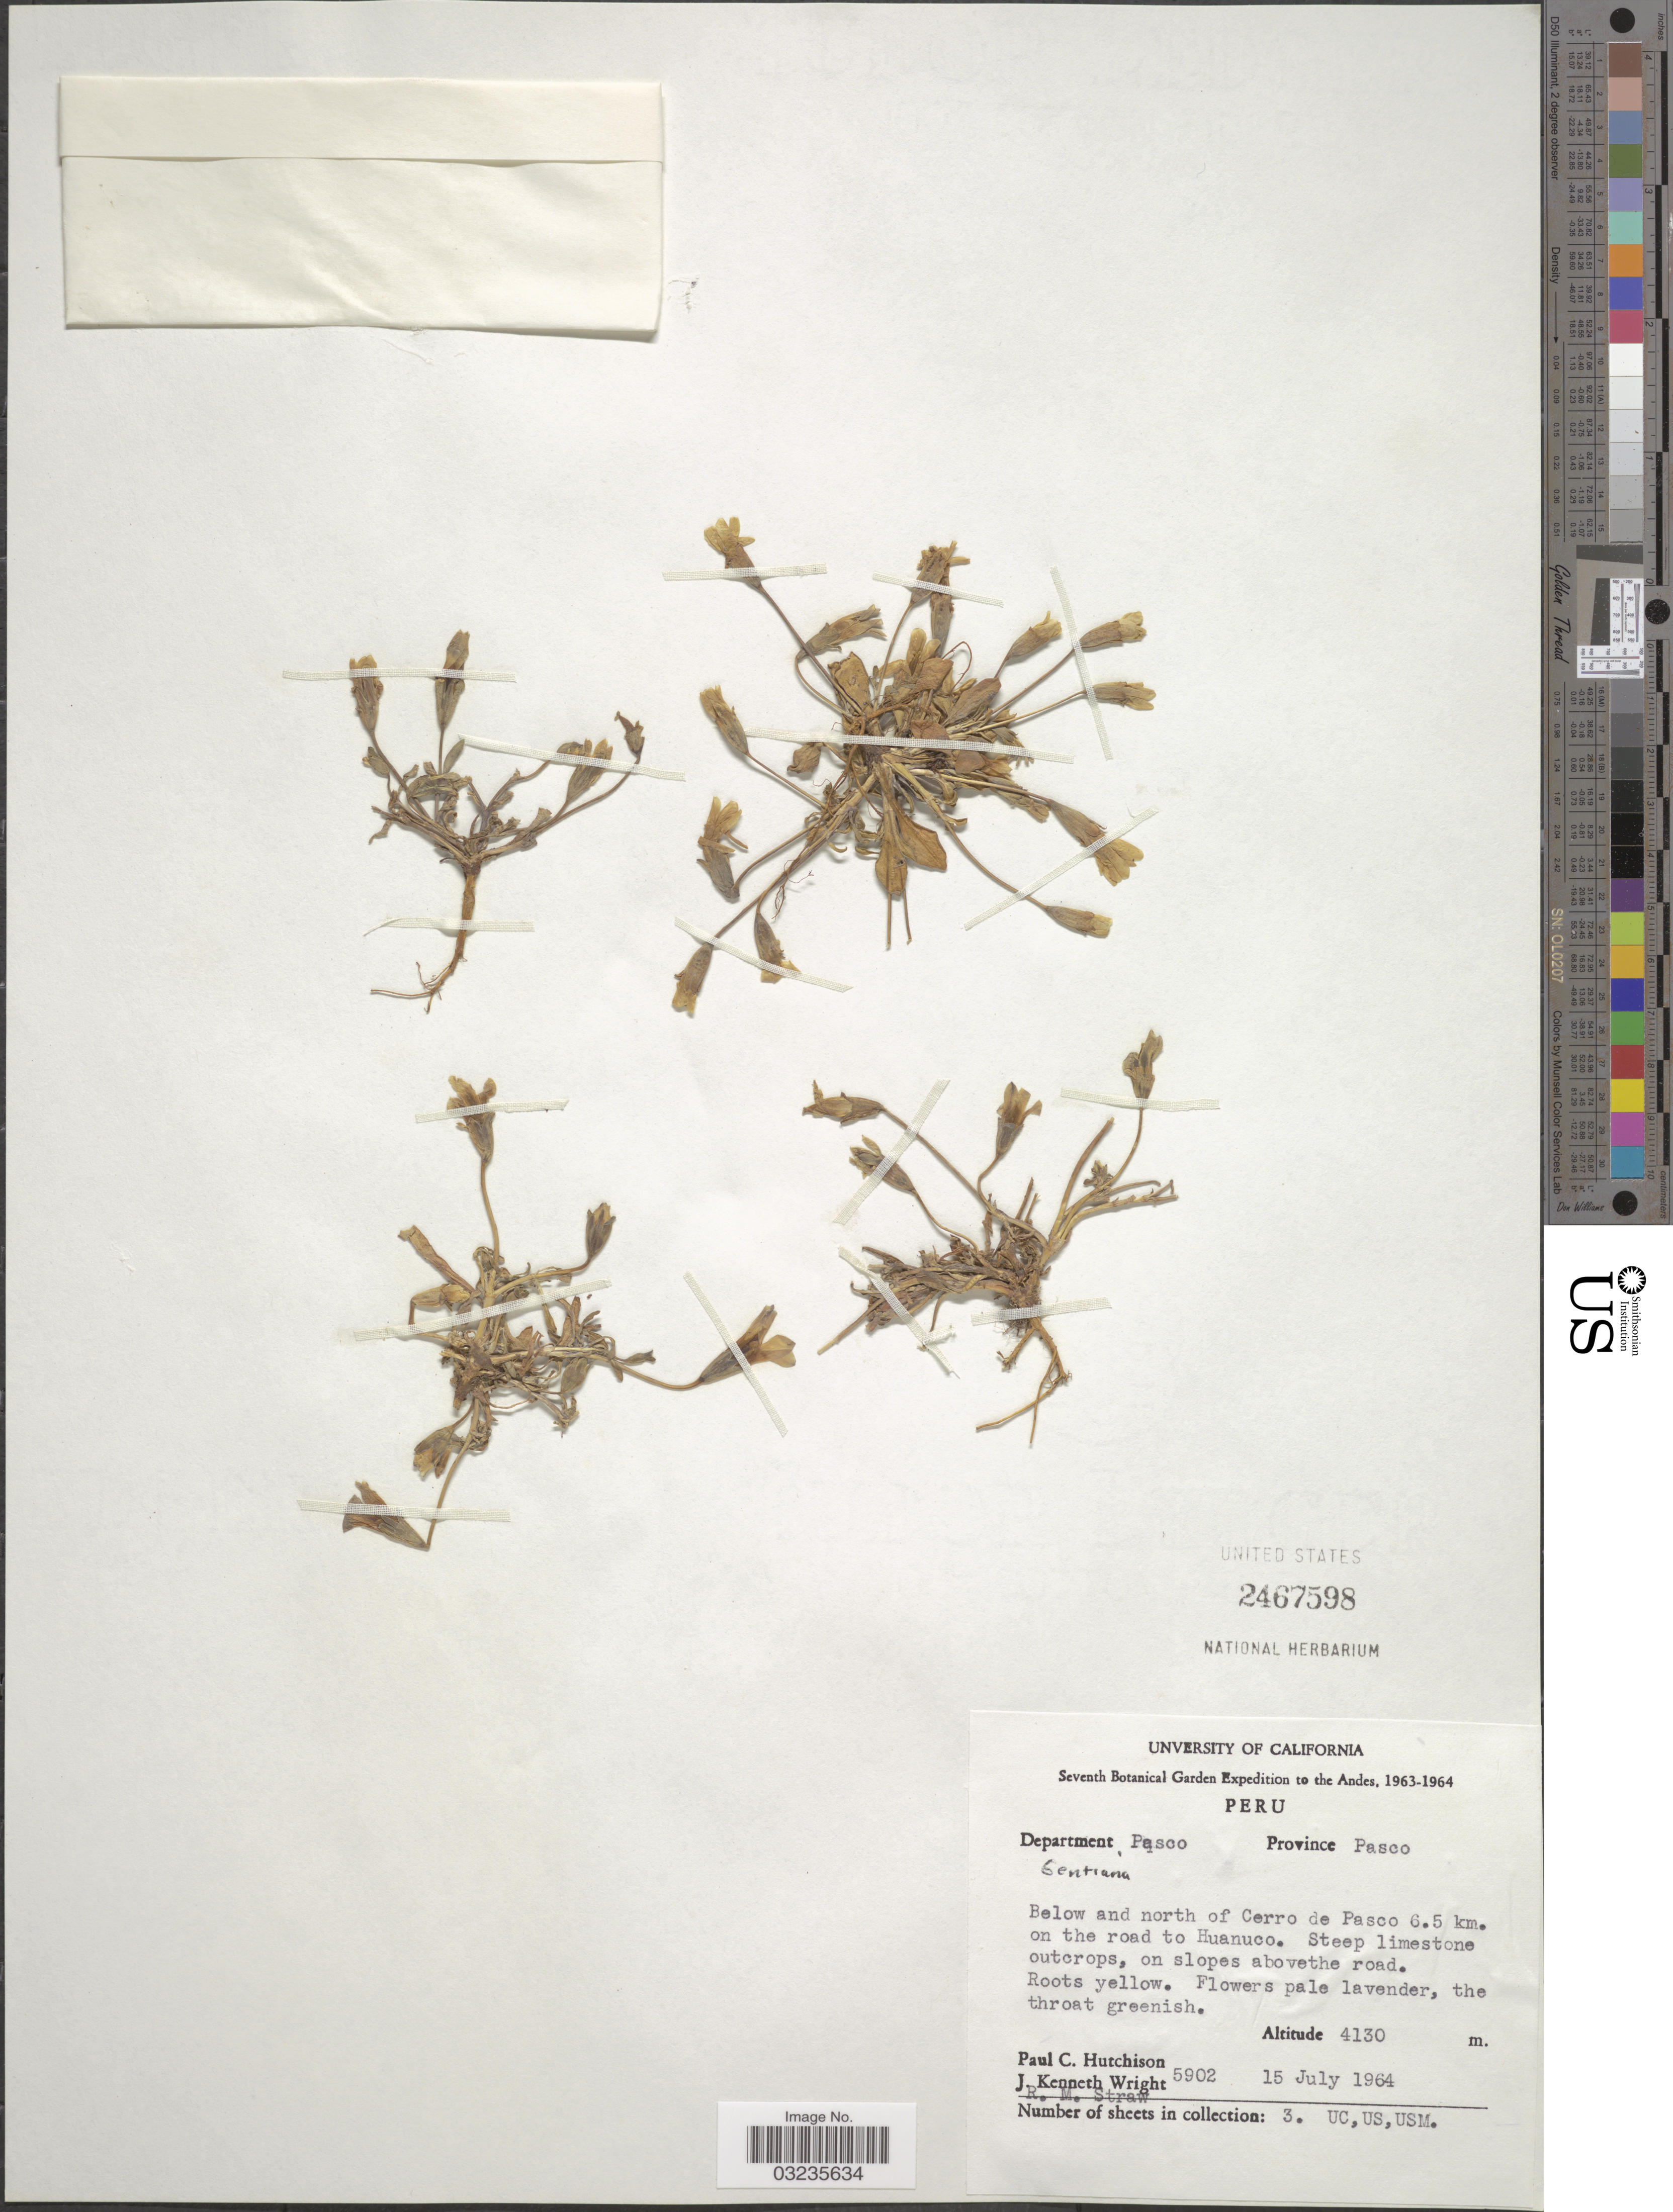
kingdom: Plantae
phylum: Tracheophyta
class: Magnoliopsida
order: Gentianales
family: Gentianaceae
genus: Gentiana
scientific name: Gentiana sp.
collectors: P. C. Hutchison, J. K. Wright & R. M. Straw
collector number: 5902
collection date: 1964-07-15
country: Peru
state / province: Pasco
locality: Andes. Department of Pasco. Province Pasco. Below and north of Cerro de Pasco 6.5 km. on the road to Huanuco.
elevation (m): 4130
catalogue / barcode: US 2467598